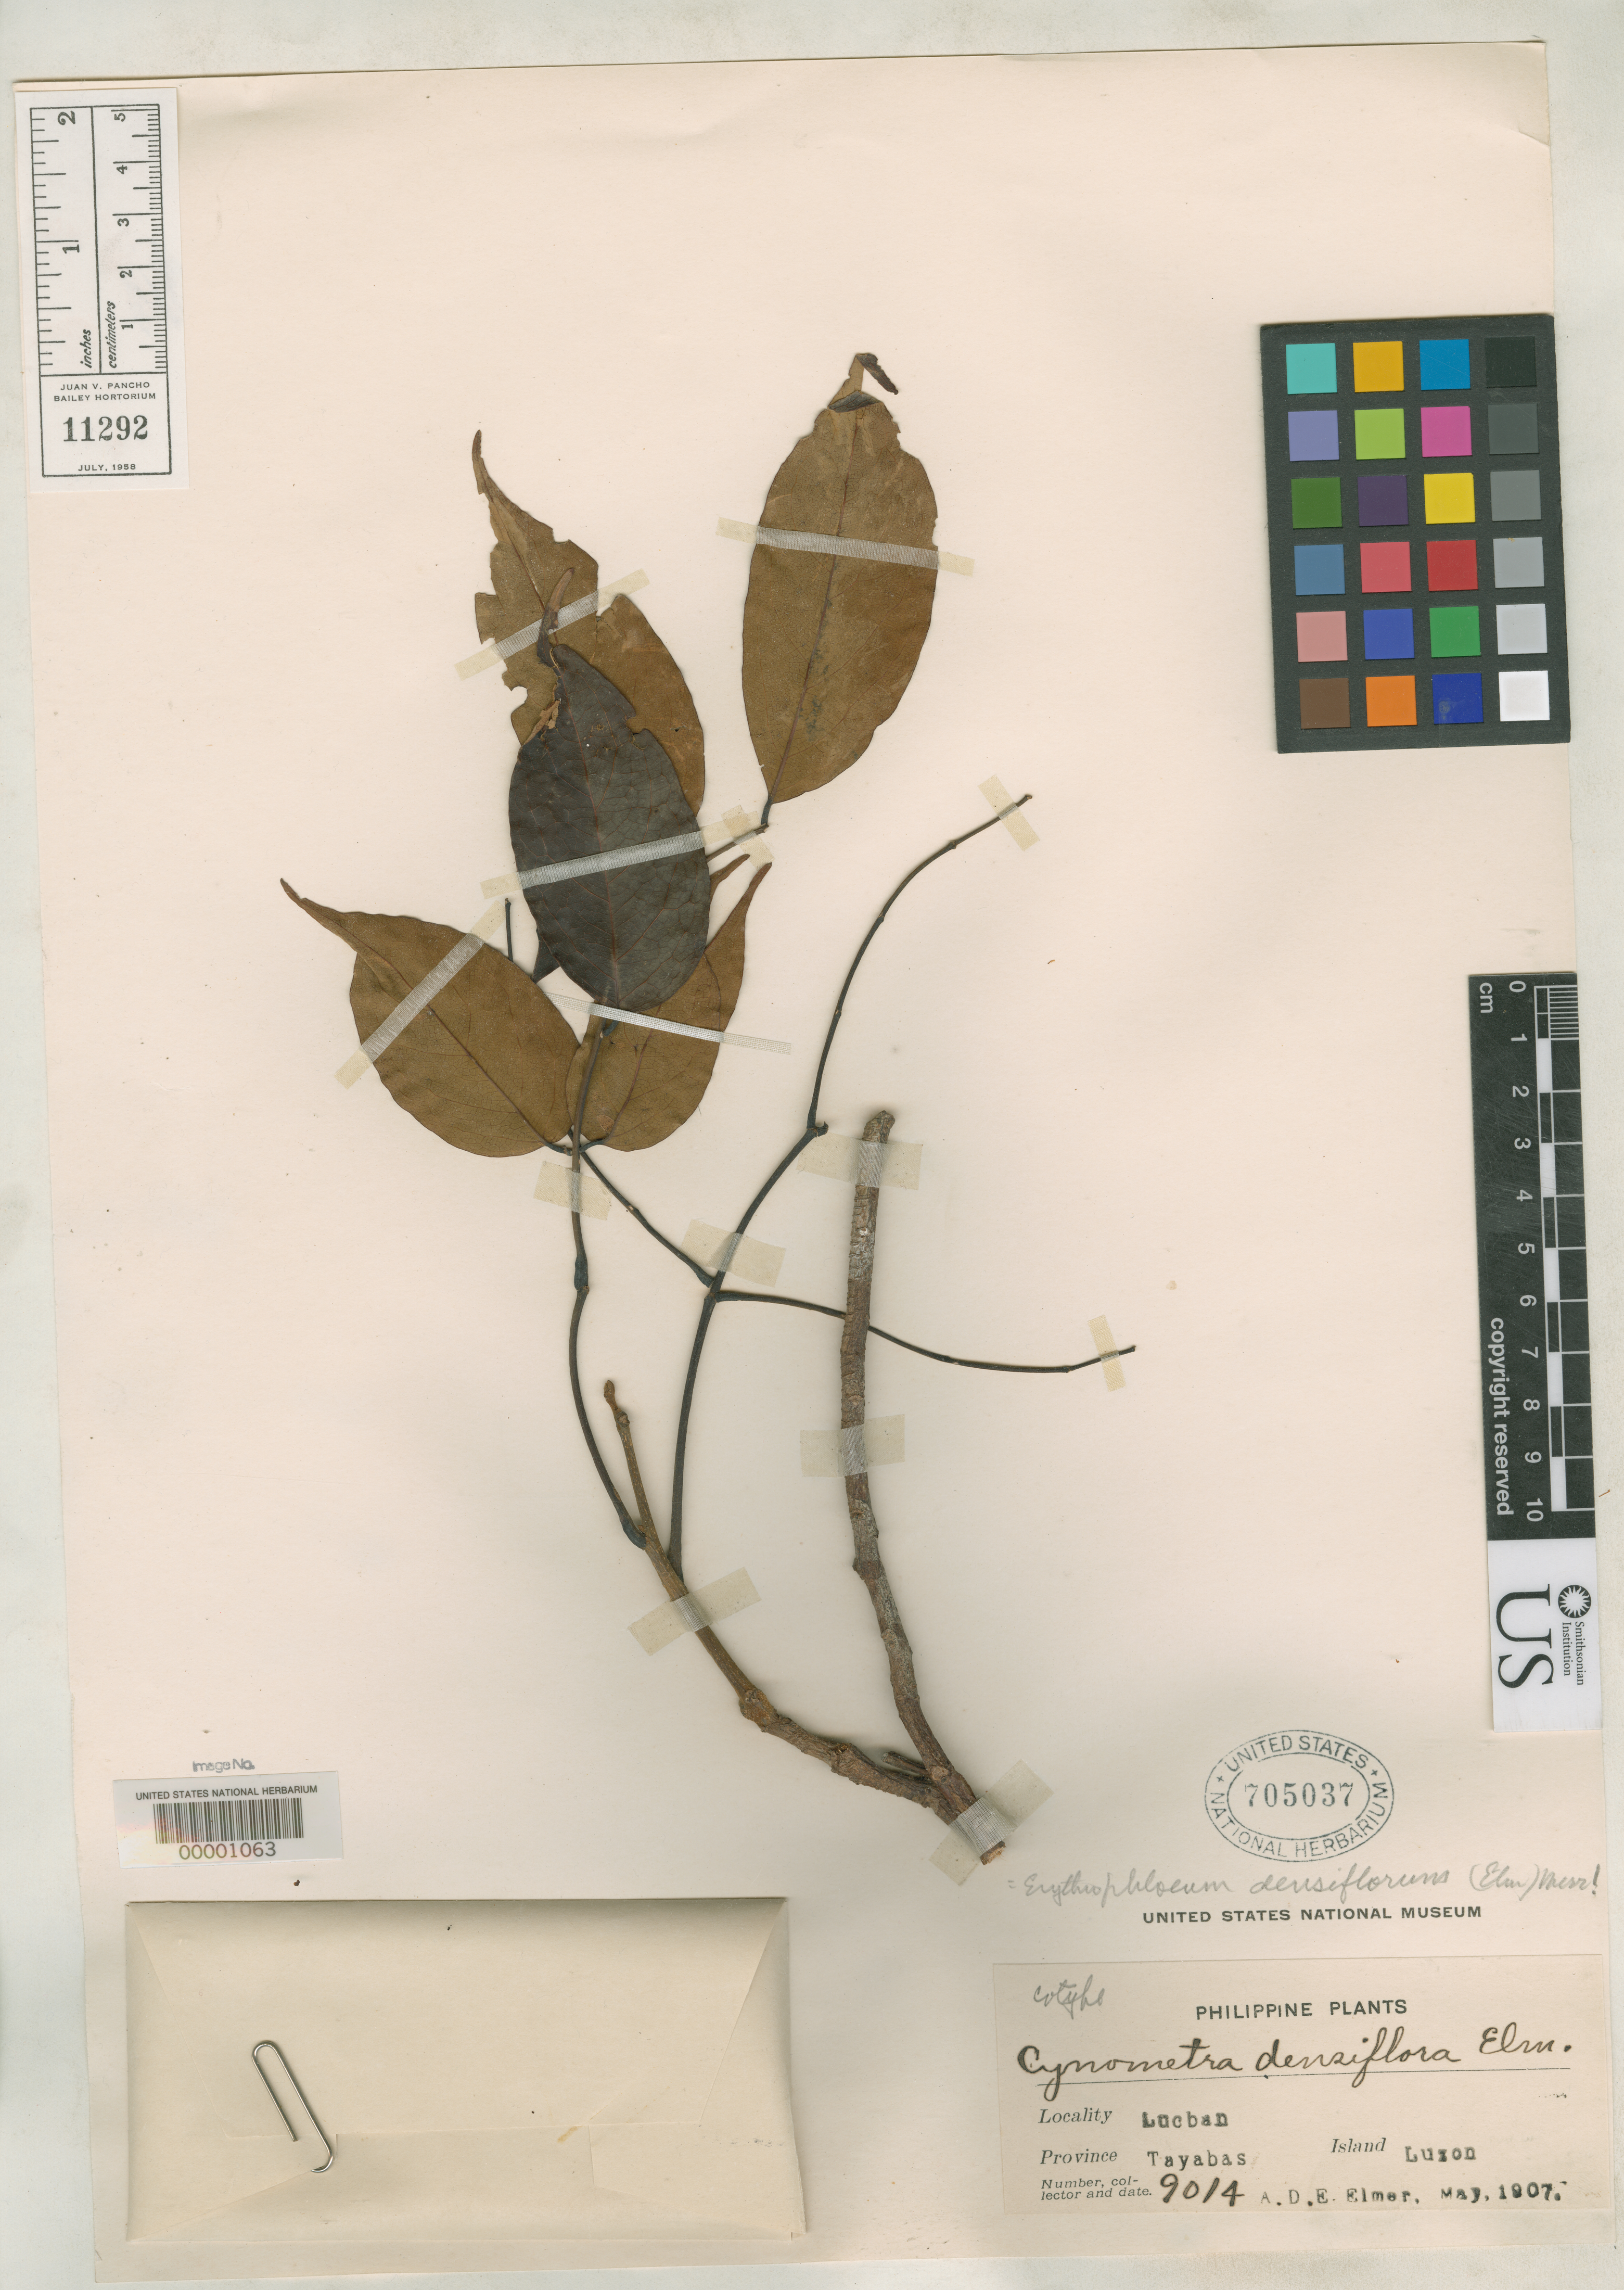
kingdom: Plantae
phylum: Tracheophyta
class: Magnoliopsida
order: Fabales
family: Fabaceae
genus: Cynometra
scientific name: Cynometra densiflora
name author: Elmer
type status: Isotype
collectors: A. D. E. Elmer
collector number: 9014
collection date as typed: May 1907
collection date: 1907-05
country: Philippines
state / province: Calabarzon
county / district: Quezon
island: Luzon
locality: Luban, near barrio of Sampaloc. Tayabas.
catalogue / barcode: US 705037